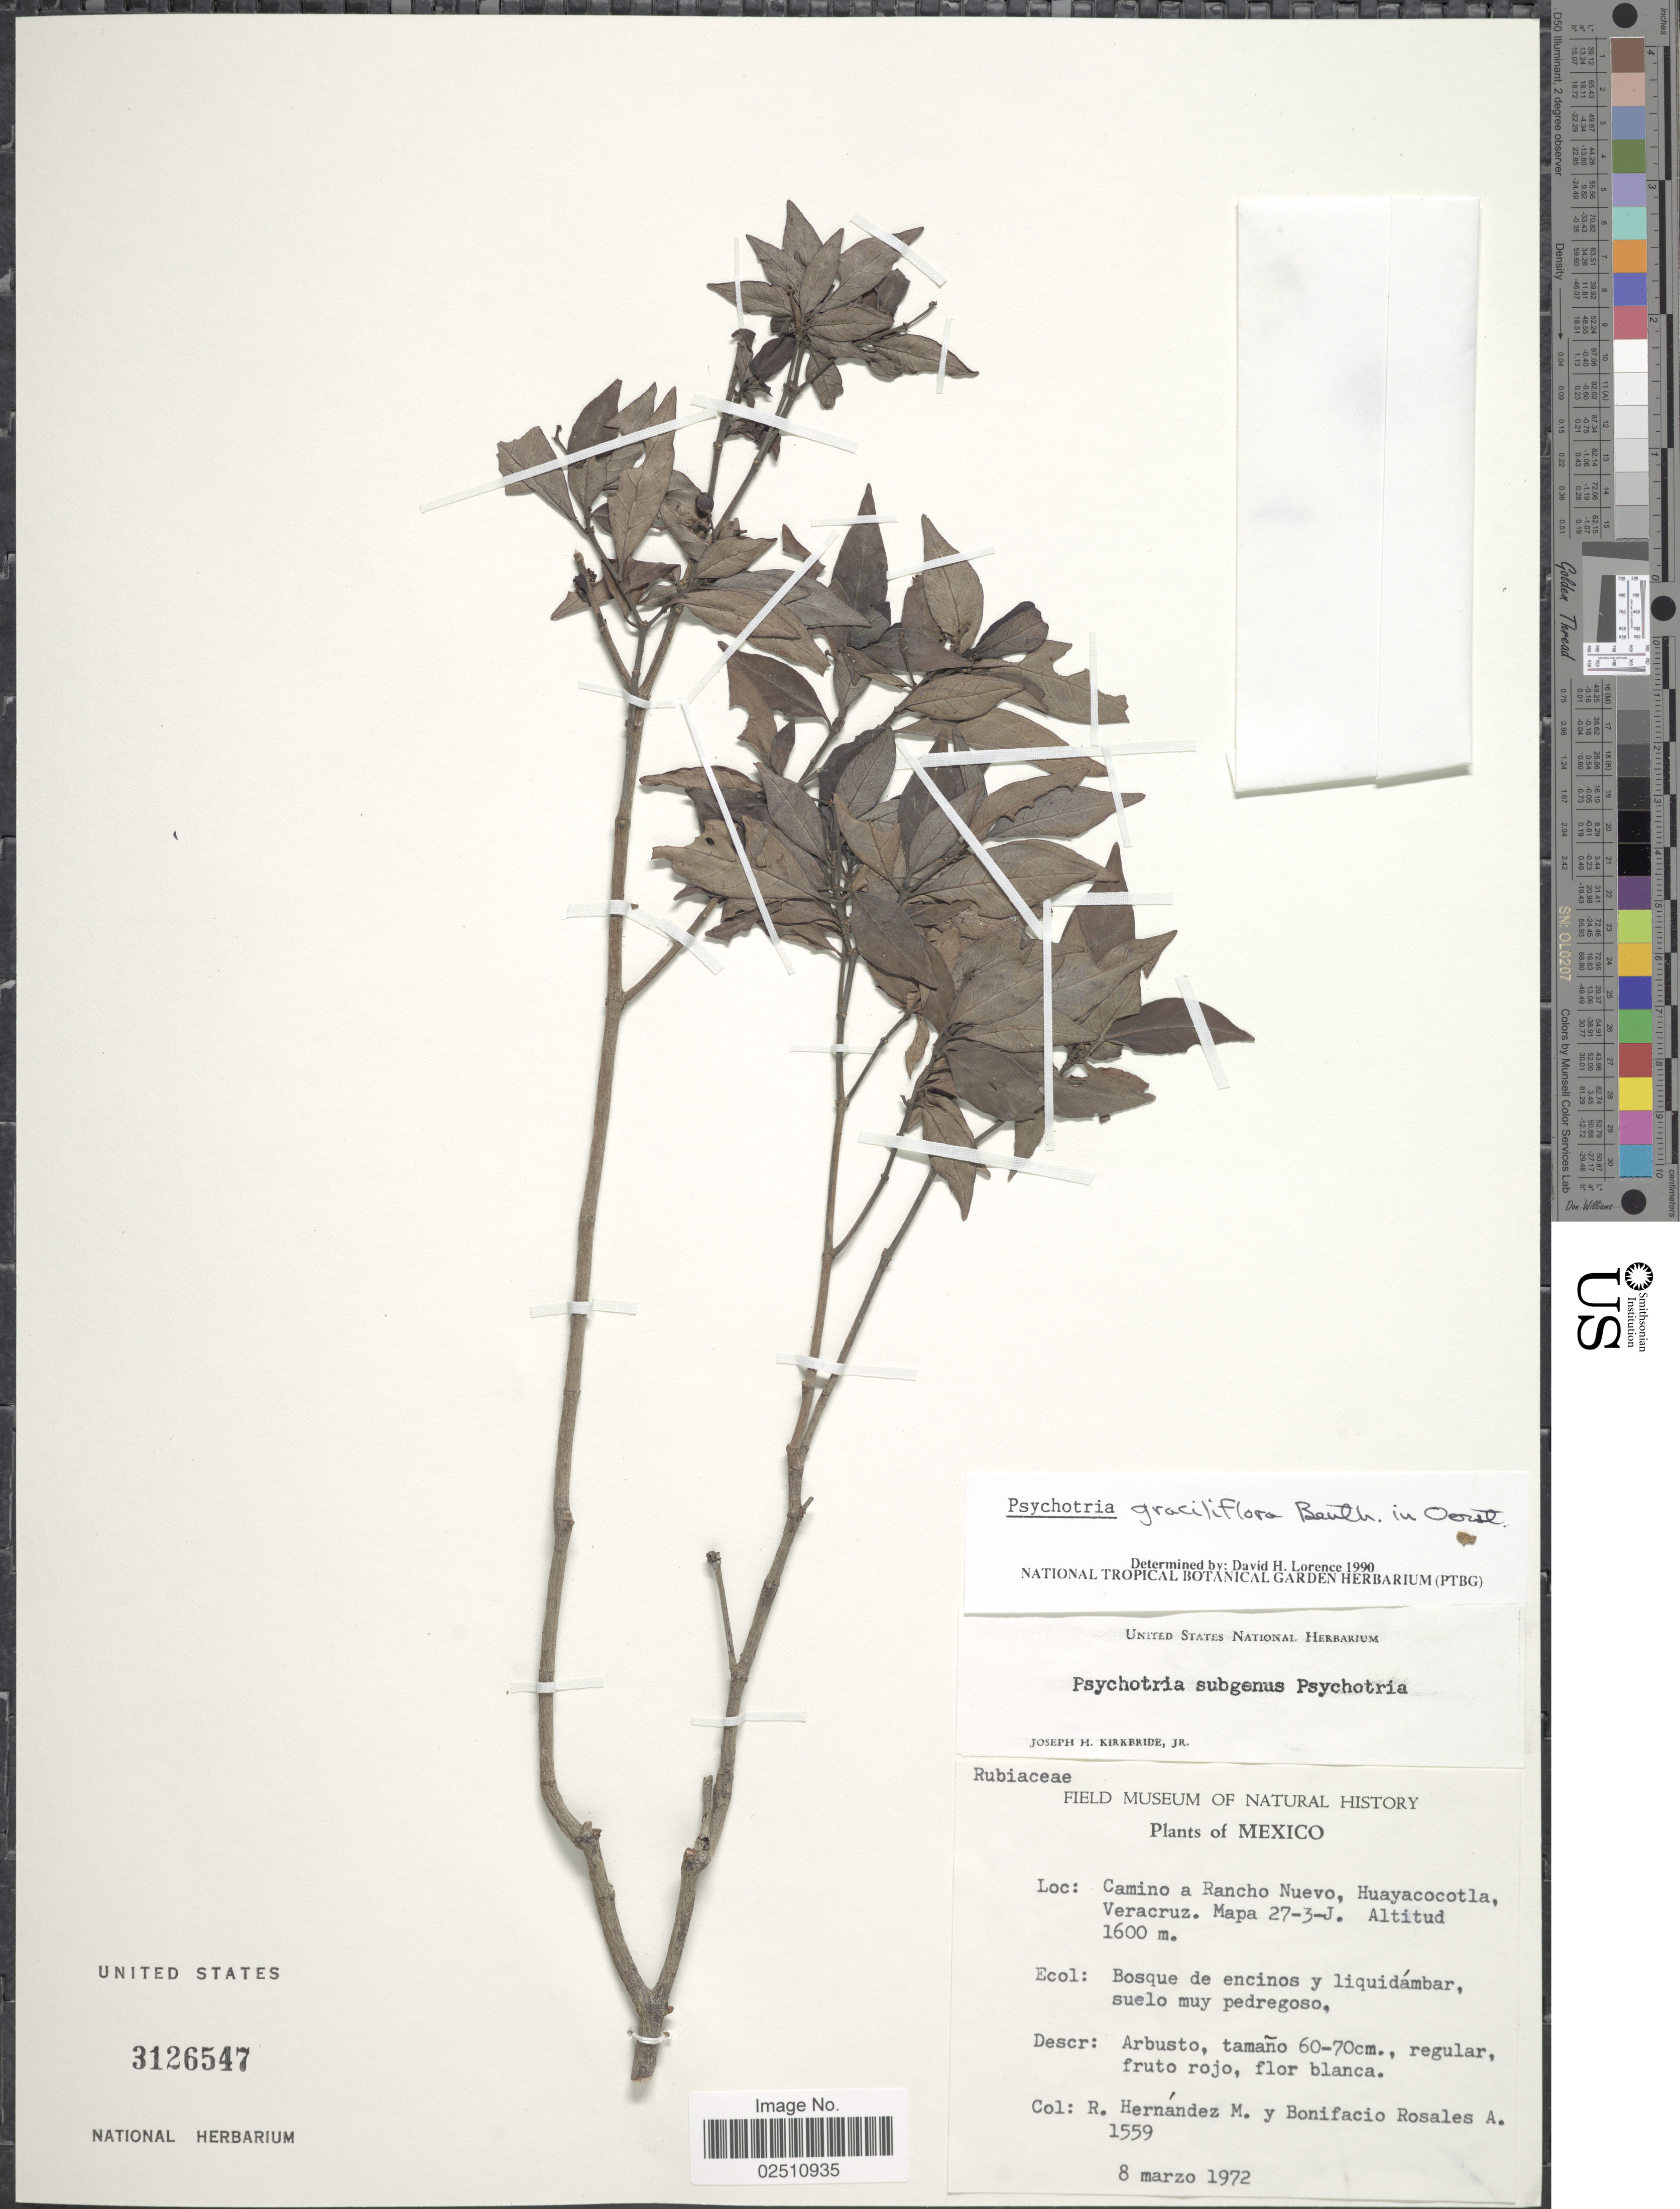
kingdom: Plantae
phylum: Tracheophyta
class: Magnoliopsida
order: Gentianales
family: Rubiaceae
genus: Psychotria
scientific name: Psychotria graciliflora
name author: Benth.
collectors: R. Hernández M. & B. Rosales A.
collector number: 1559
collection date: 1972-03-08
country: Mexico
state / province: Veracruz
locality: Camino a Rancho Nuevo, Huayacocotla, Veracruz, Mapa 27-3-J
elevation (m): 1600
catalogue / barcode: US 3126547